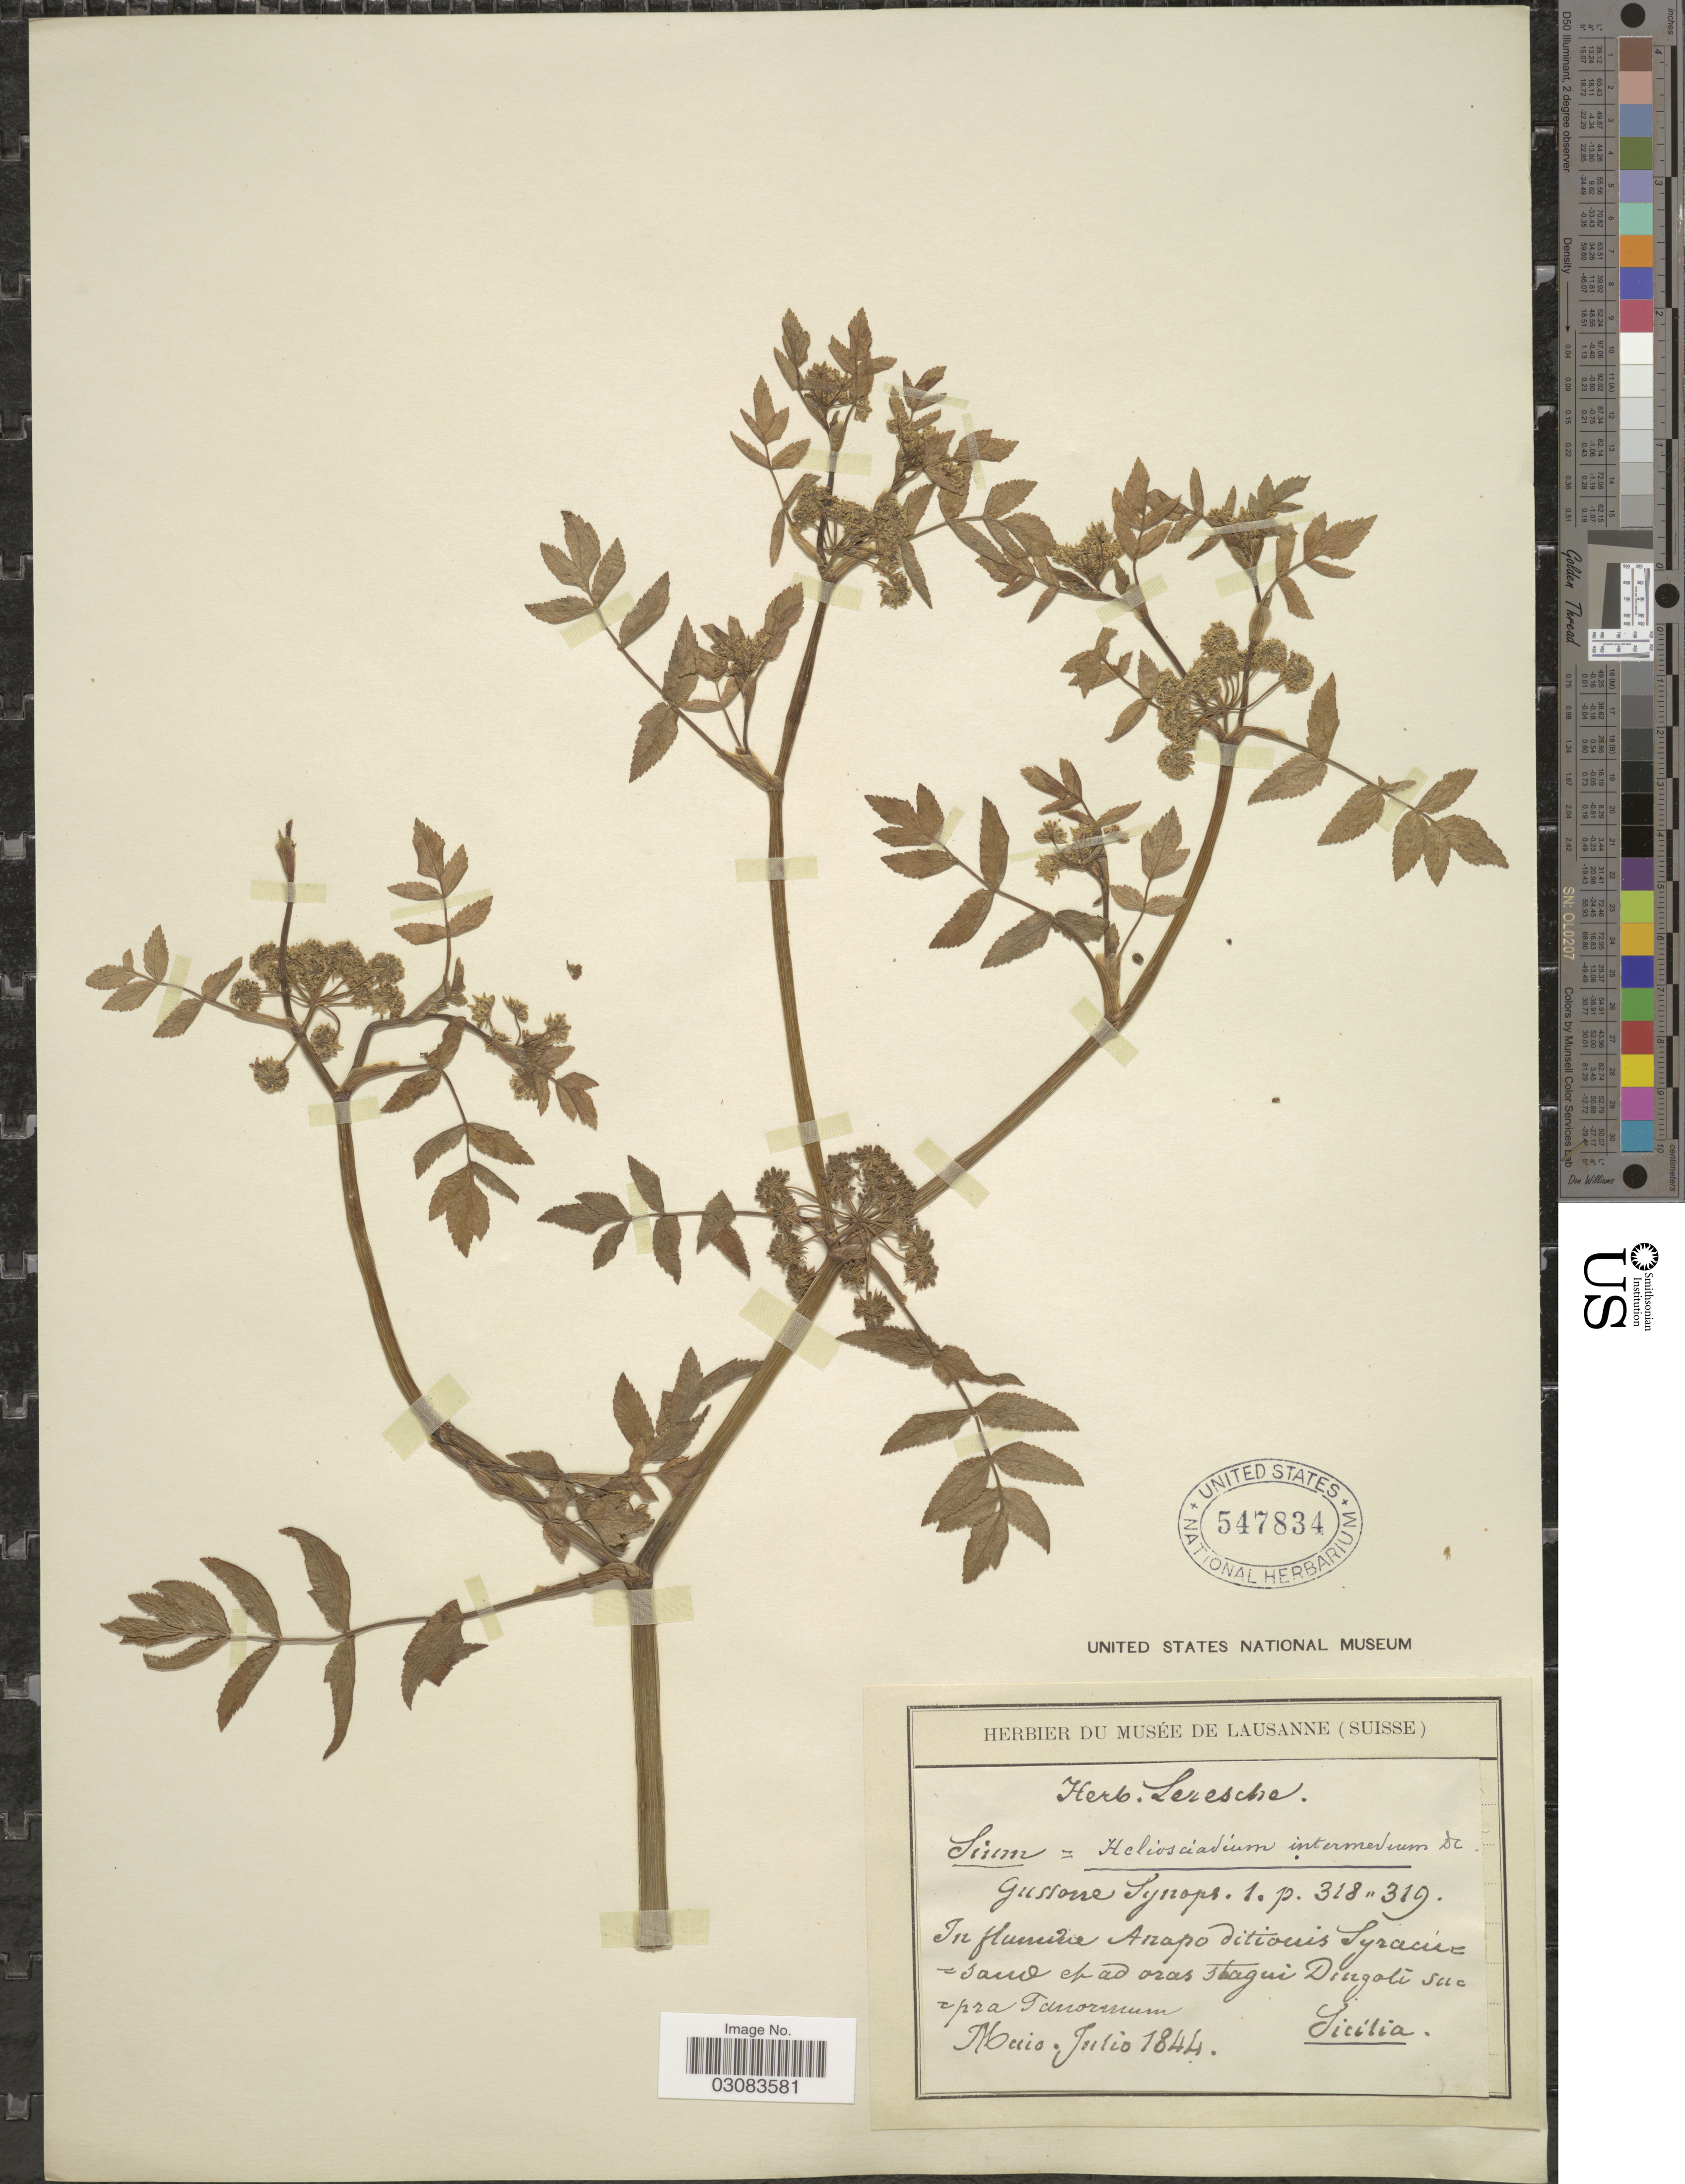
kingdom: Plantae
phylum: Tracheophyta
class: Magnoliopsida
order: Apiales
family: Apiaceae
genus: Helosciadium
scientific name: Helosciadium intermedium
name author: (DC.) DC.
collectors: ex herb. Leresche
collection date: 1844-05/1844-07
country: Italy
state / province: Siciliana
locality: In flunuvie Anapo ditiouis Syracie sauv et ad oras stagui Siergoti saccpra Tanorunum. [interpreted] Sicilia.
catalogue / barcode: US 547834